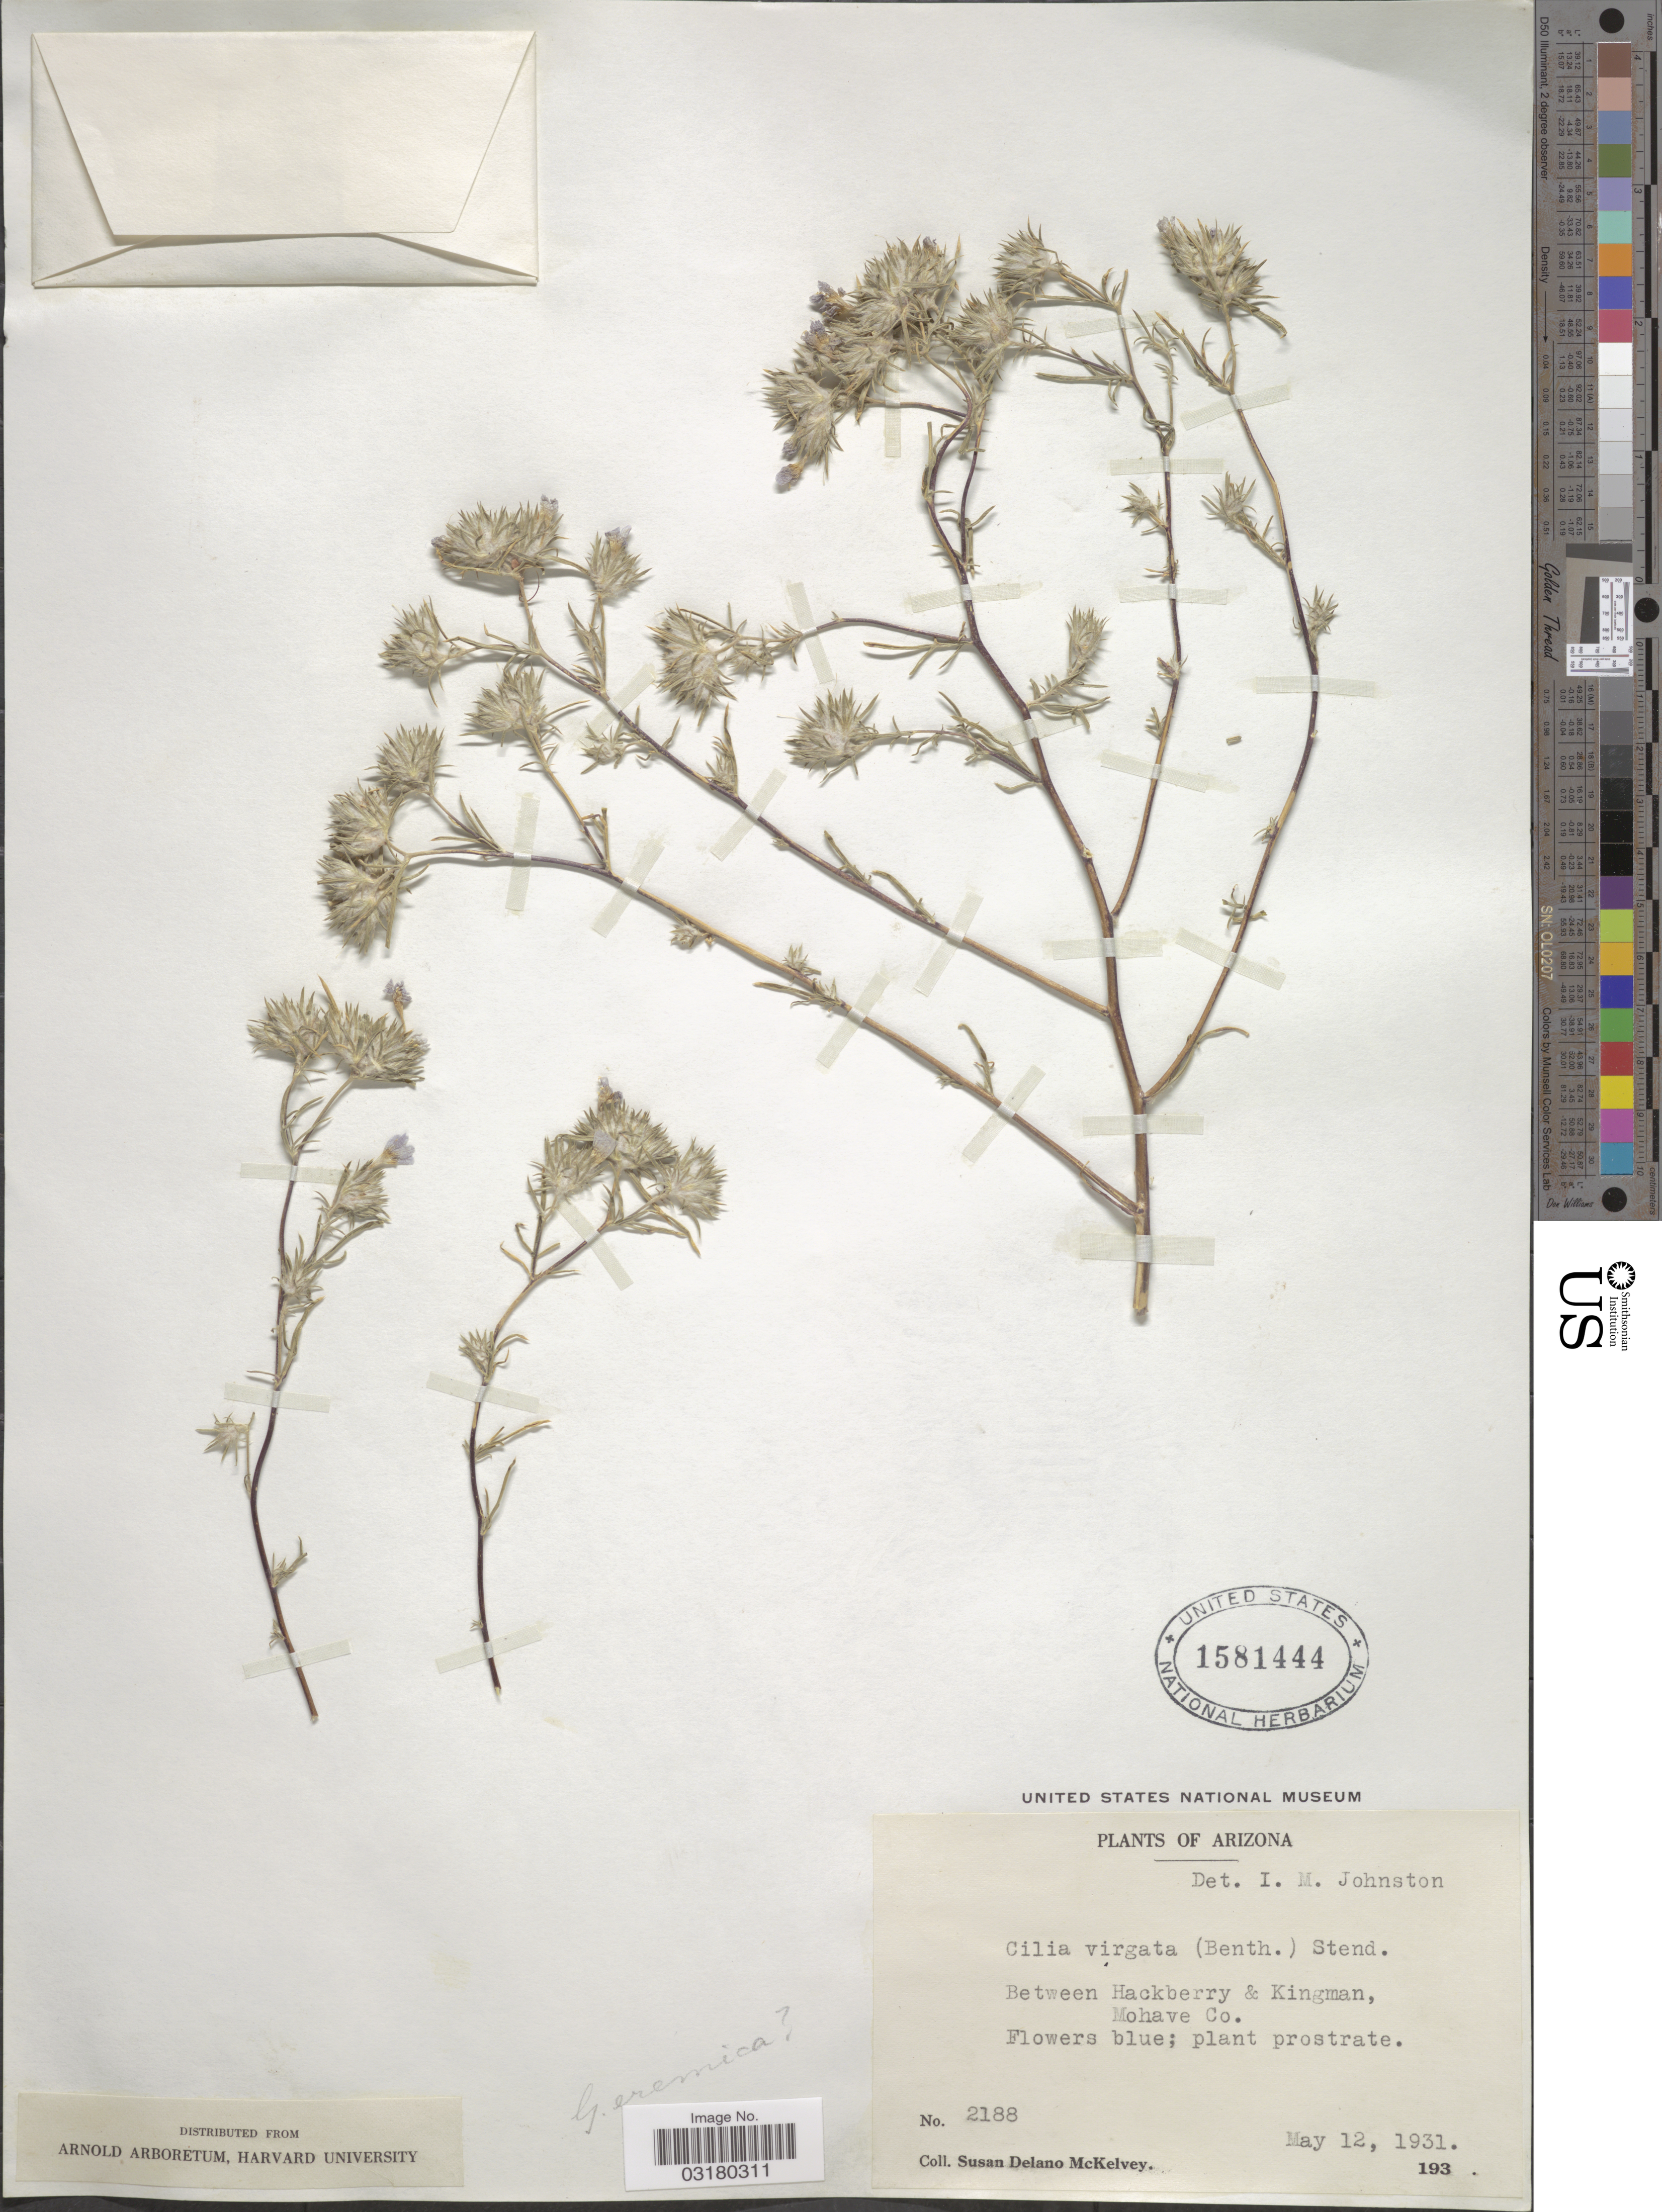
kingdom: Plantae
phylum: Tracheophyta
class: Magnoliopsida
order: Ericales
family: Polemoniaceae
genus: Eriastrum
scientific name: Eriastrum eremicum subsp. yageri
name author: (Jeps.) H. Mason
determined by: De Groot, Sarah J.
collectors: S. A. McKelvey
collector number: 2188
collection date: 1931-05-12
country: United States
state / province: Arizona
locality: Between Hackberry & Kingman, Mohave Co.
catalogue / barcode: US 1581444